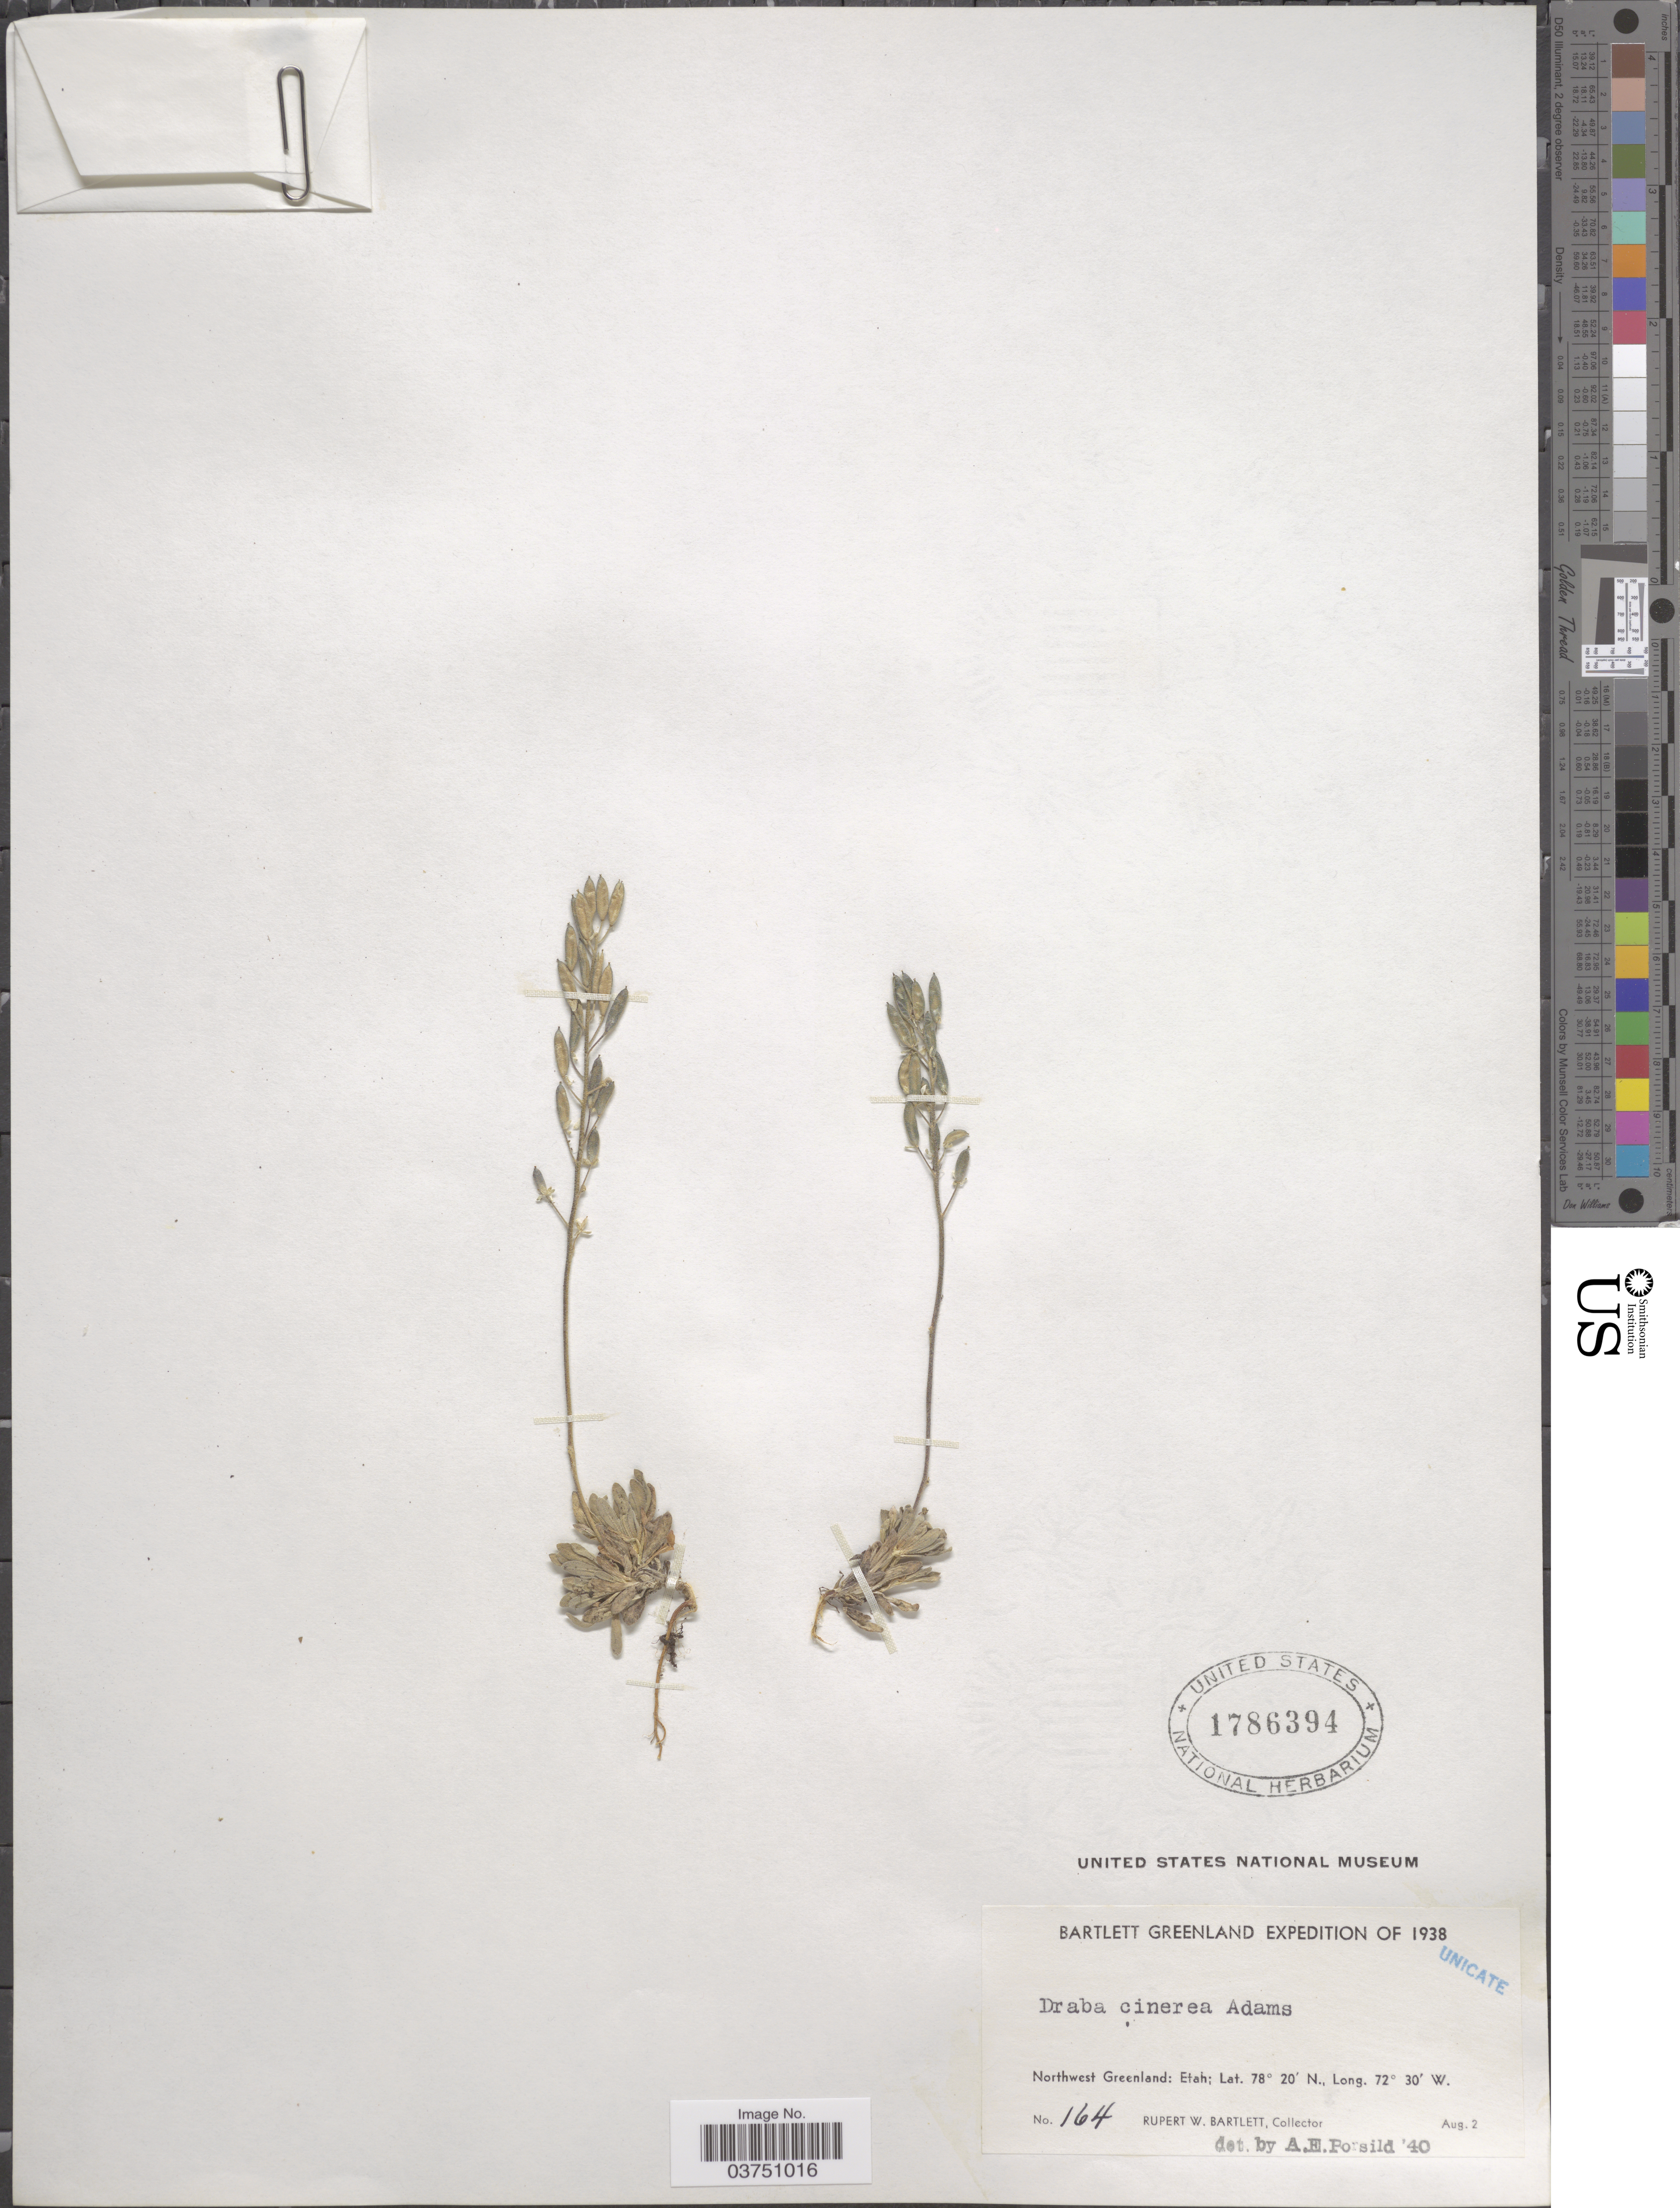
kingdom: Plantae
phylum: Tracheophyta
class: Magnoliopsida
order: Brassicales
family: Brassicaceae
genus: Draba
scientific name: Draba cinerea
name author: Adams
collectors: R. W. Bartlett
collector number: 164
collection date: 1938-08-02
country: Greenland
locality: Northwest Greenland. Etah.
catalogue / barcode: US 1786394